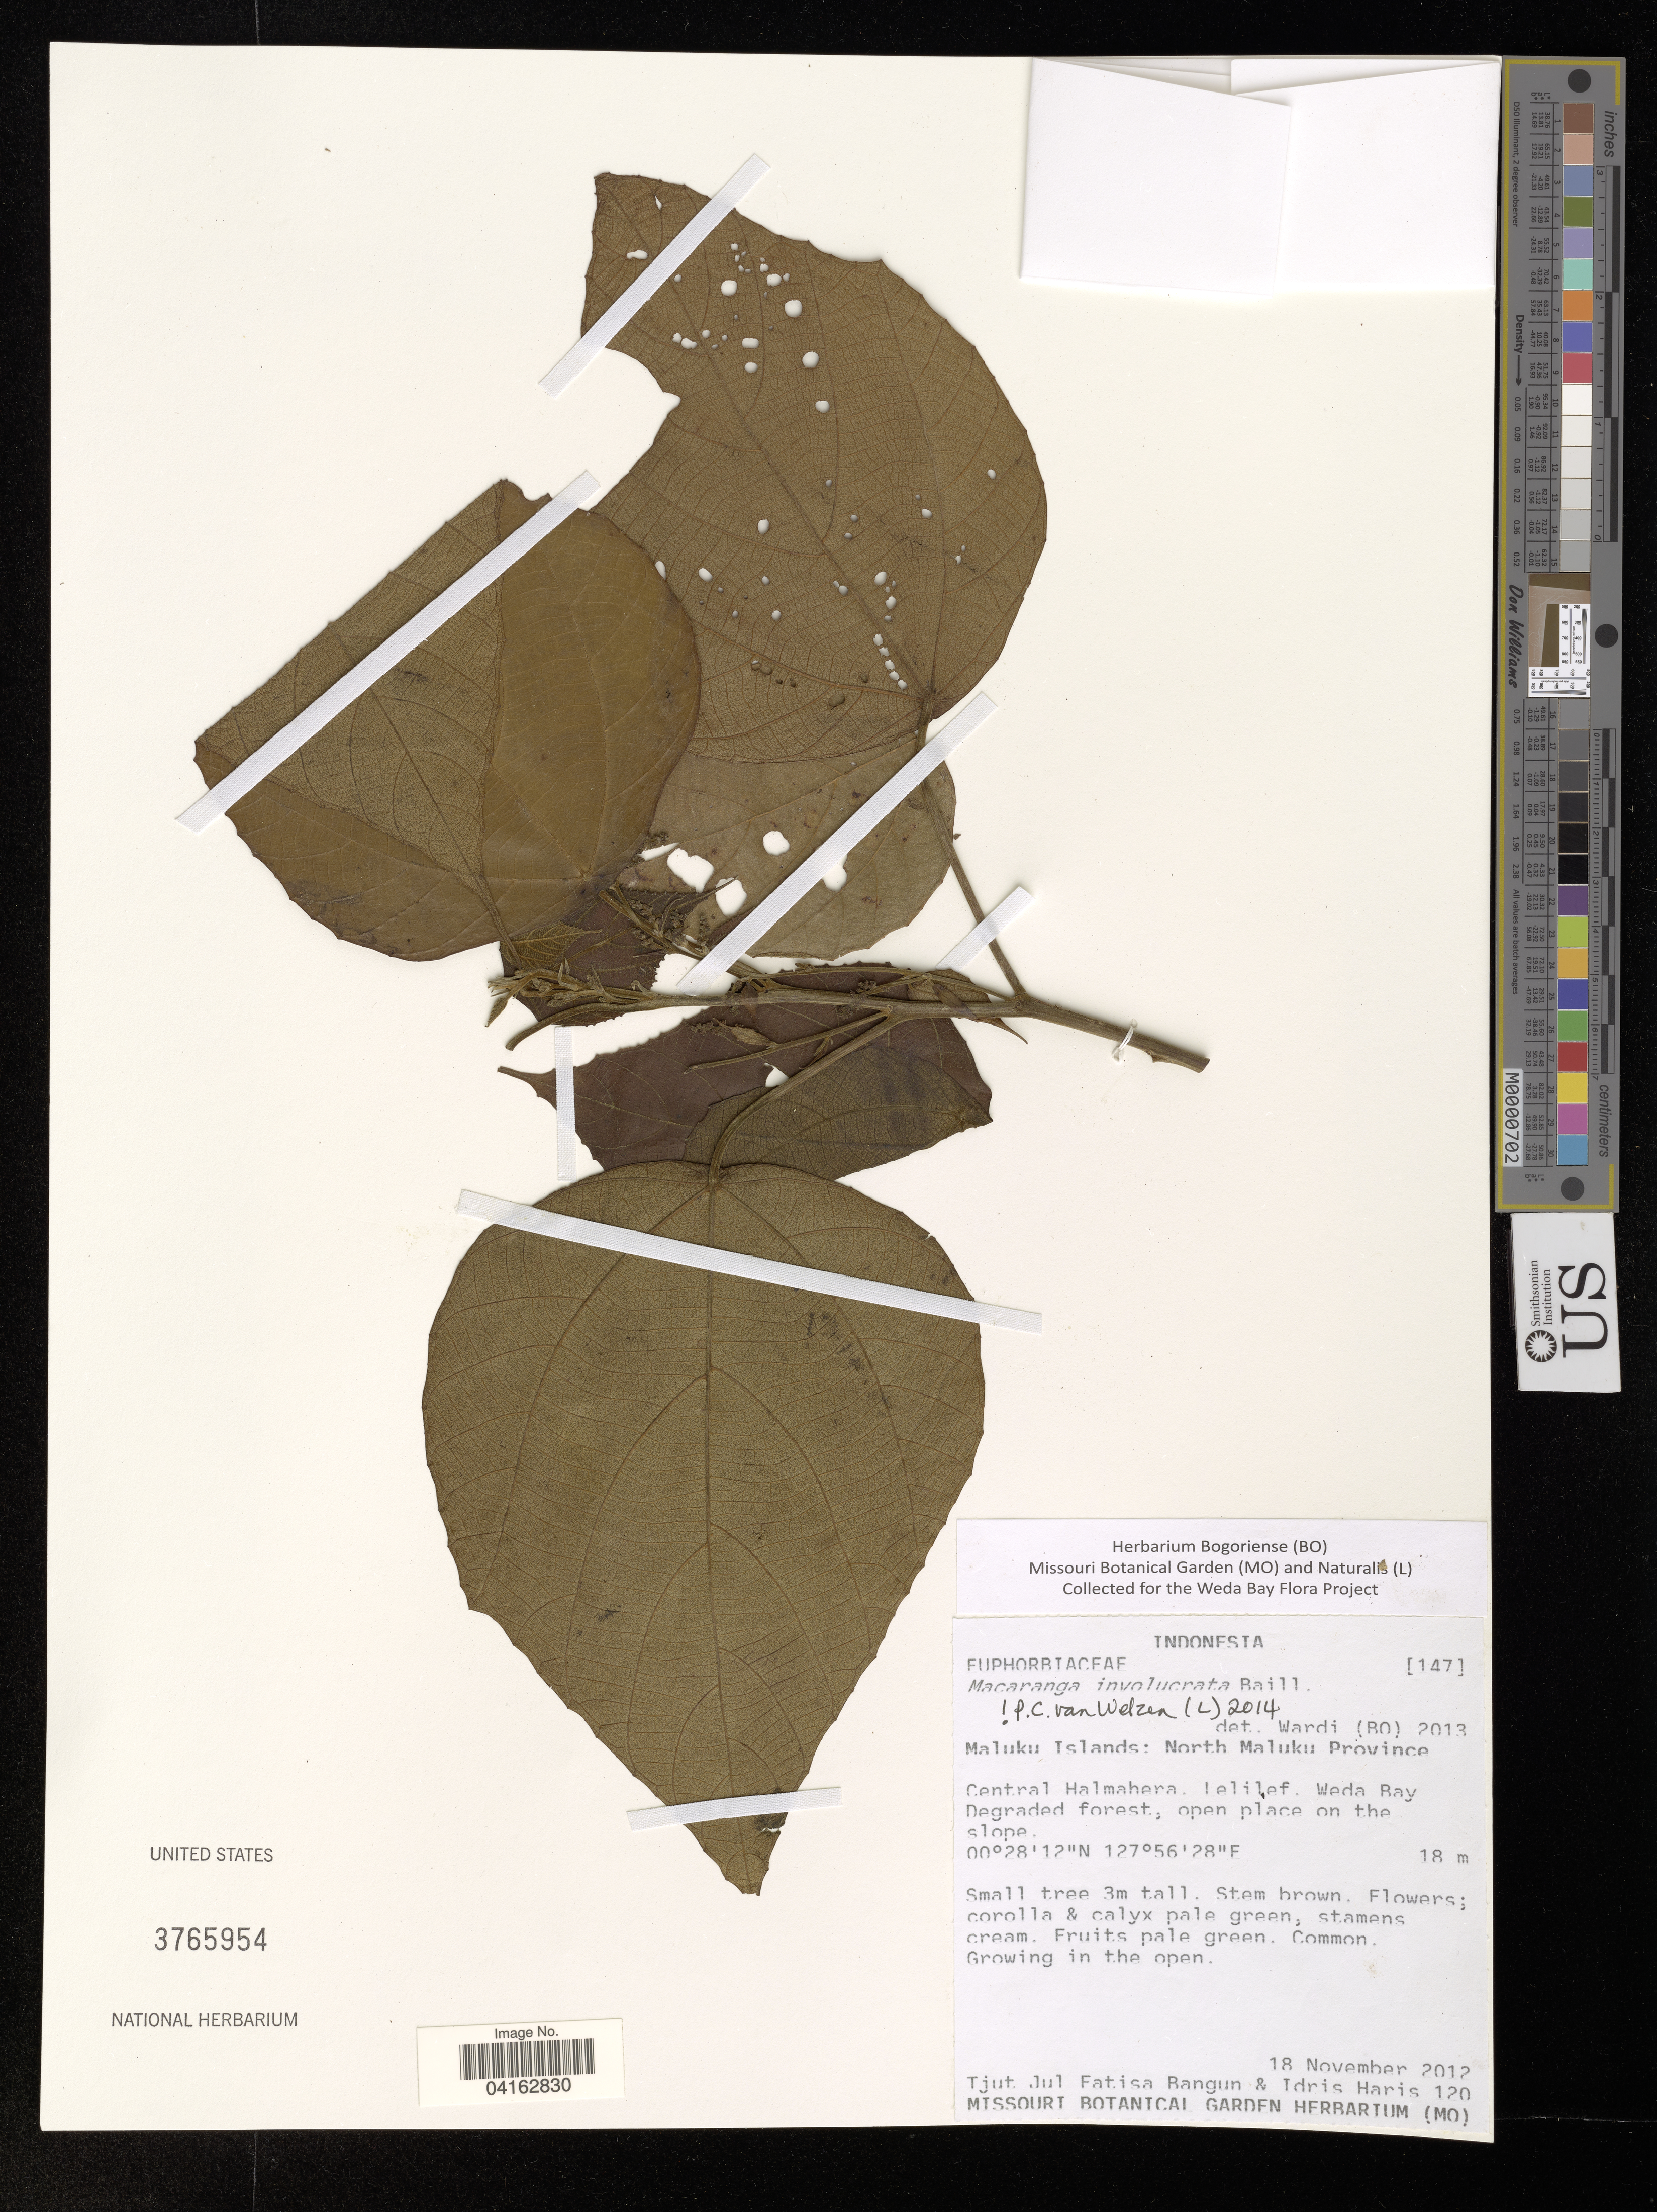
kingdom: Plantae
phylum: Tracheophyta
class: Magnoliopsida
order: Malpighiales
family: Euphorbiaceae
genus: Macaranga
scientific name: Macaranga involucrata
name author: (Roxb.) Baill.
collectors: T. Bangun & I. Haris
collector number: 120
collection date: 2012-11-18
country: Indonesia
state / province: Maluku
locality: Maluku Islands: North Maluku Province. Central Halmahera. Lelilef. Weda Bay.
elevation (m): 18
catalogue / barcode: US 3765954